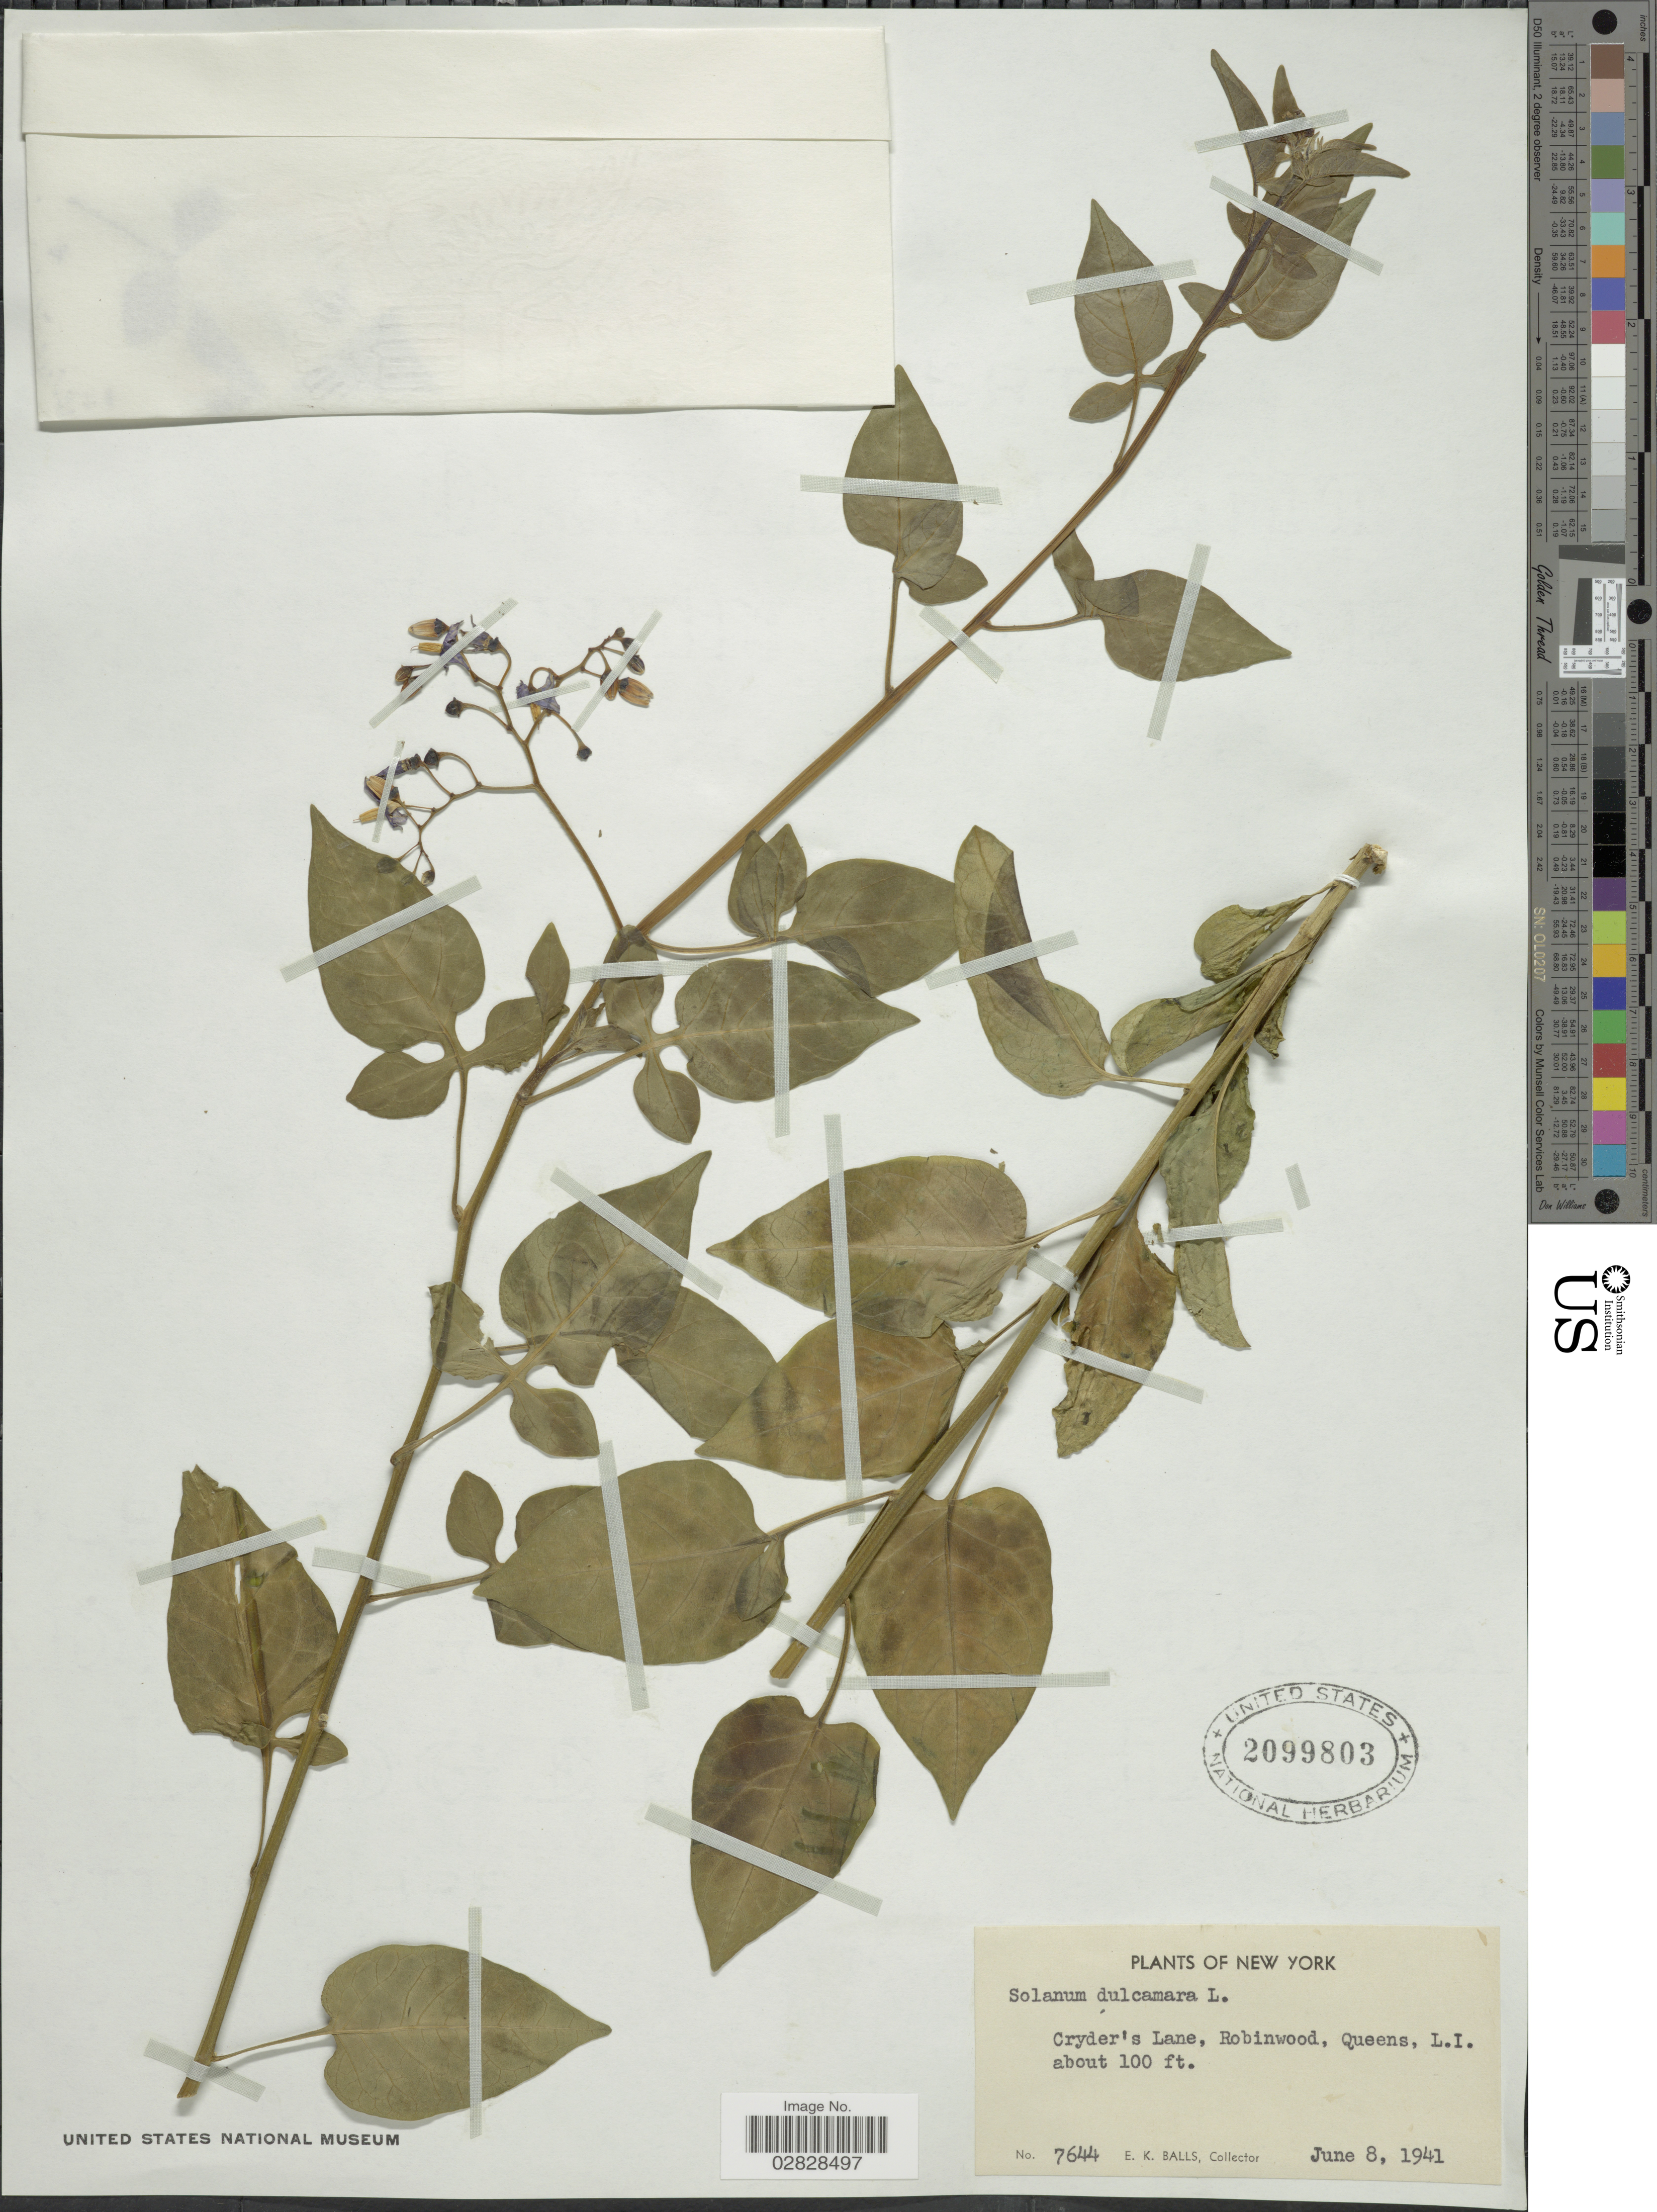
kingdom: Plantae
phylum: Tracheophyta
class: Magnoliopsida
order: Solanales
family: Solanaceae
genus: Solanum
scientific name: Solanum dulcamara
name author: L.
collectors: E. K. Balls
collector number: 7644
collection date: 1941-06-08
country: United States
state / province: New York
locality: Cryder's Lane. Robinwood, Queens, L. I.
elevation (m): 30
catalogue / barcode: US 2099803